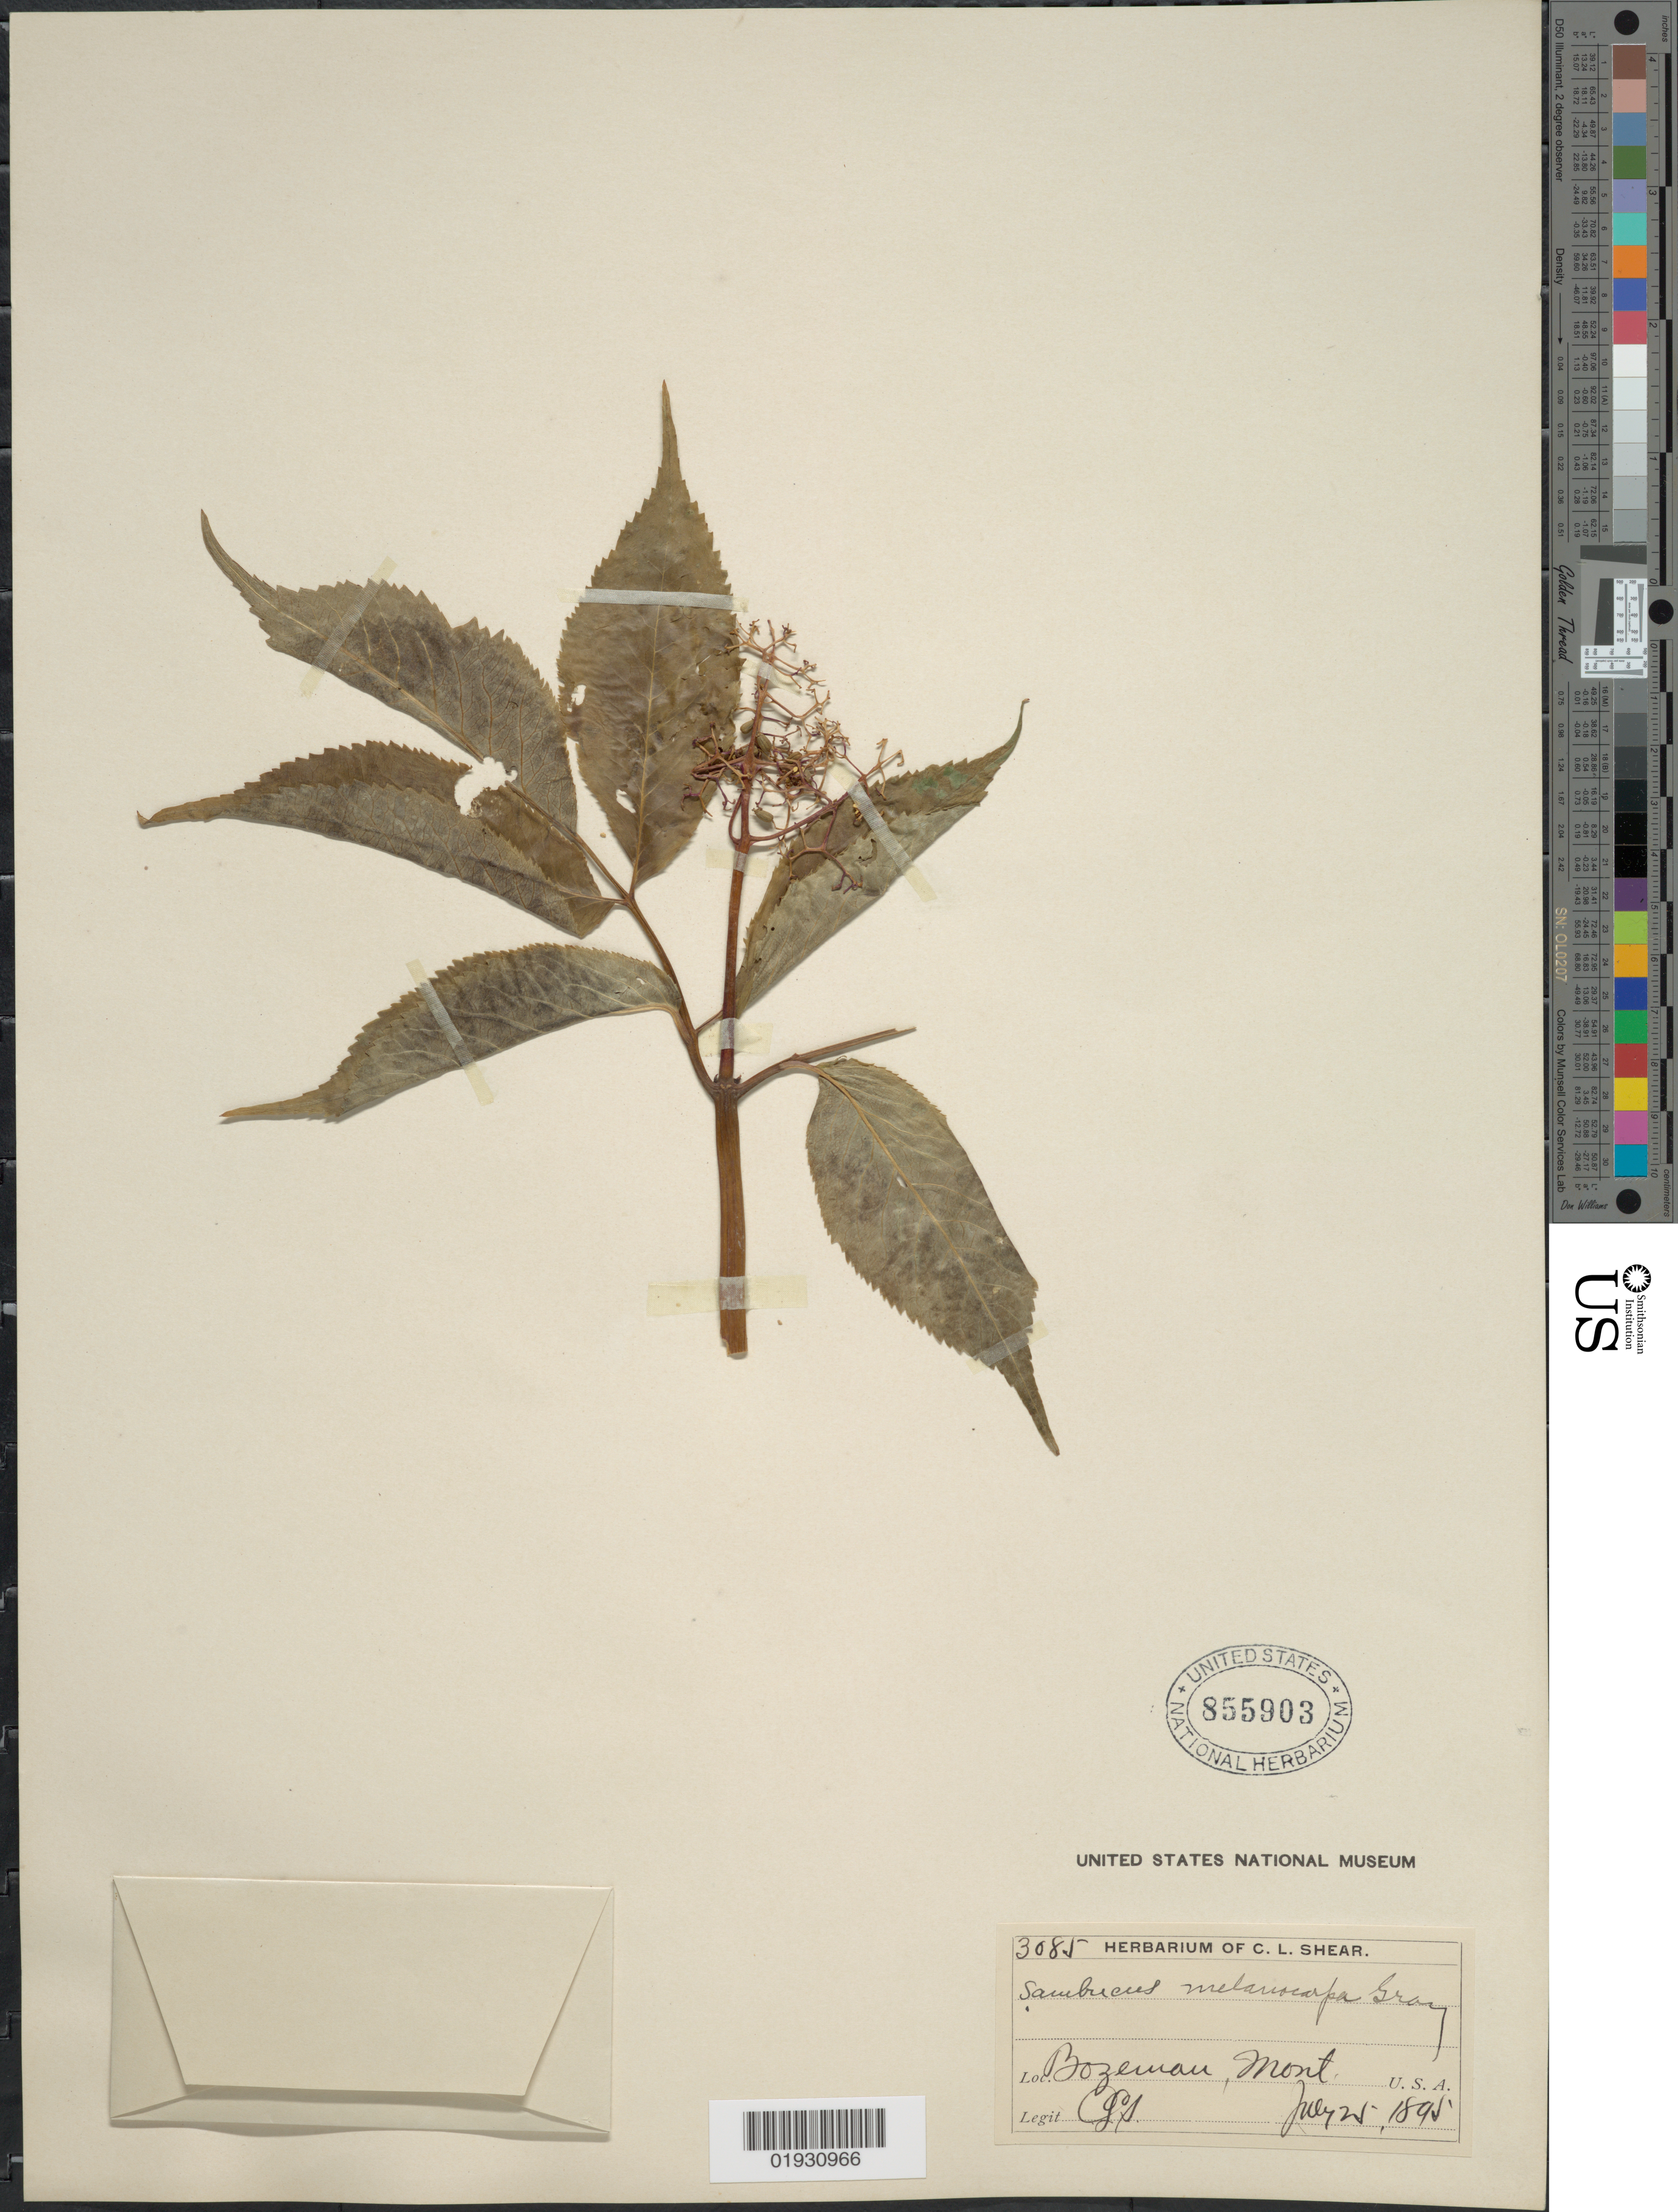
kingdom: Plantae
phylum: Tracheophyta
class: Magnoliopsida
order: Dipsacales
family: Viburnaceae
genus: Sambucus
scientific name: Sambucus melanocarpa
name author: A. Gray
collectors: C. L. Shear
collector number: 3085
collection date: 1895-07-25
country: United States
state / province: Montana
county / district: Gallatin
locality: Bozeman.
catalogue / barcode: US 855903